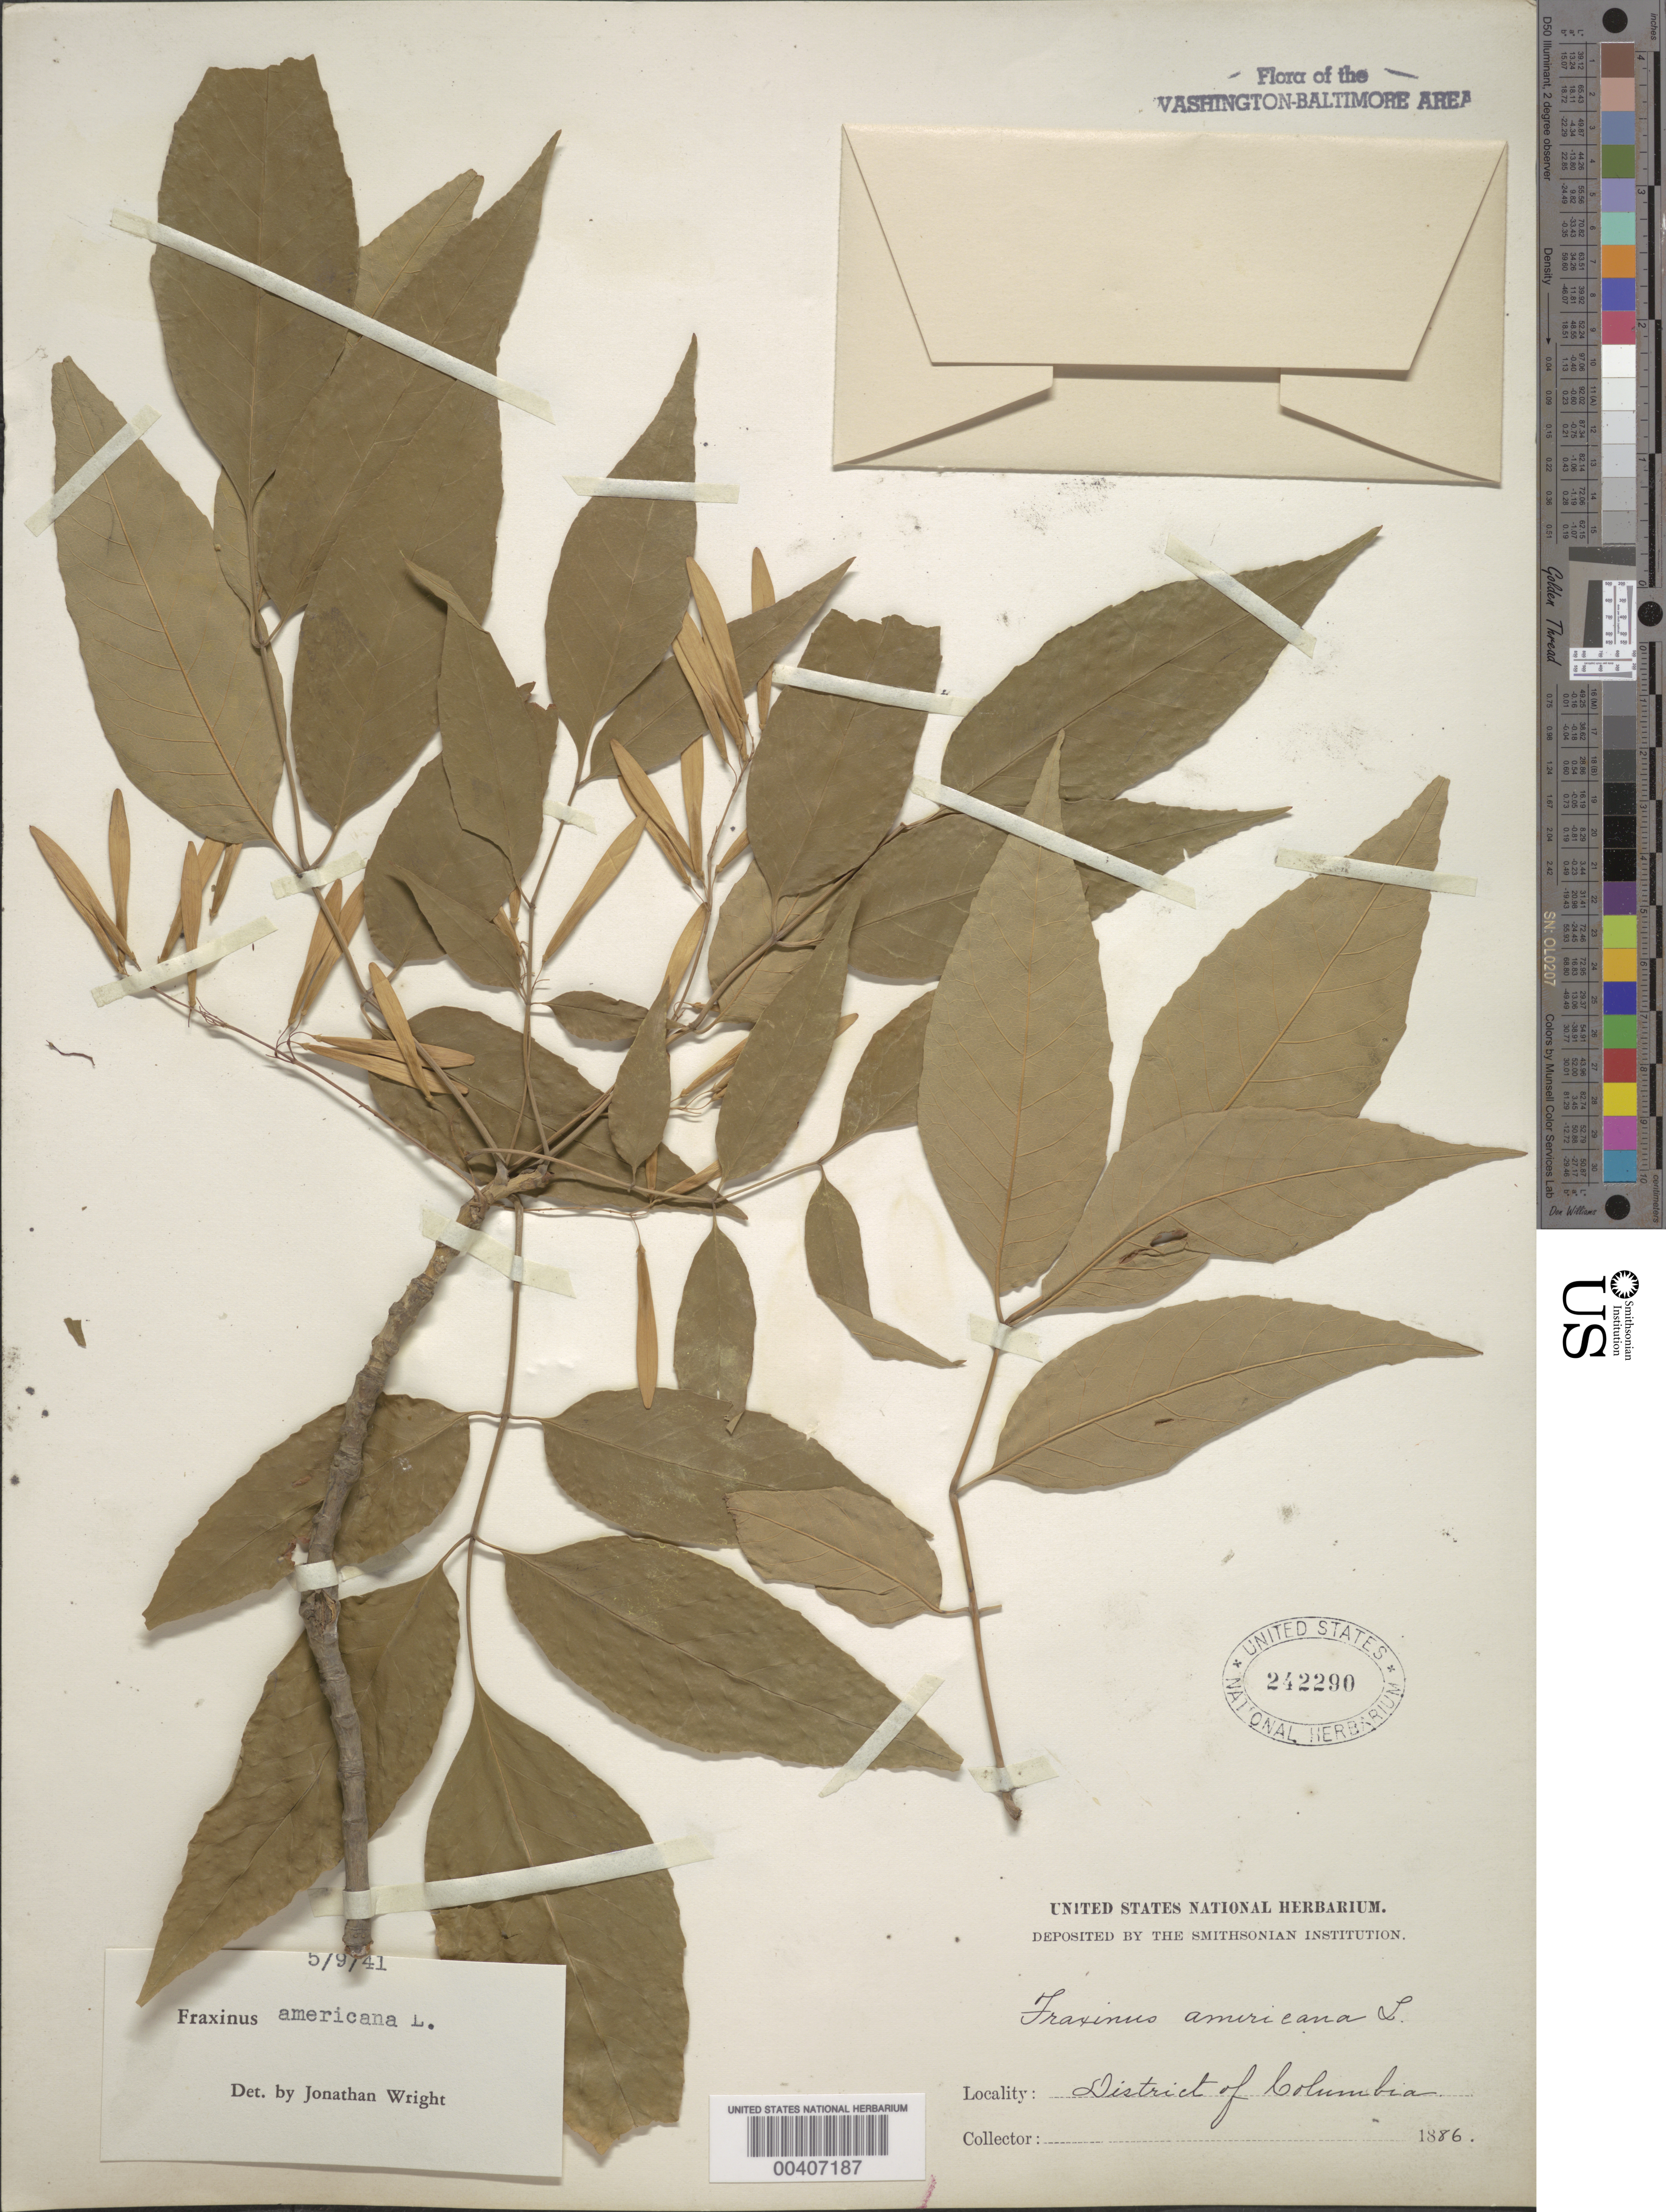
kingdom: Plantae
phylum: Tracheophyta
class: Magnoliopsida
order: Lamiales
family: Oleaceae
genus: Fraxinus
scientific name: Fraxinus americana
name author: L.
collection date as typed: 1886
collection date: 1886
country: United States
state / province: District of Columbia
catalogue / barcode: US 242290